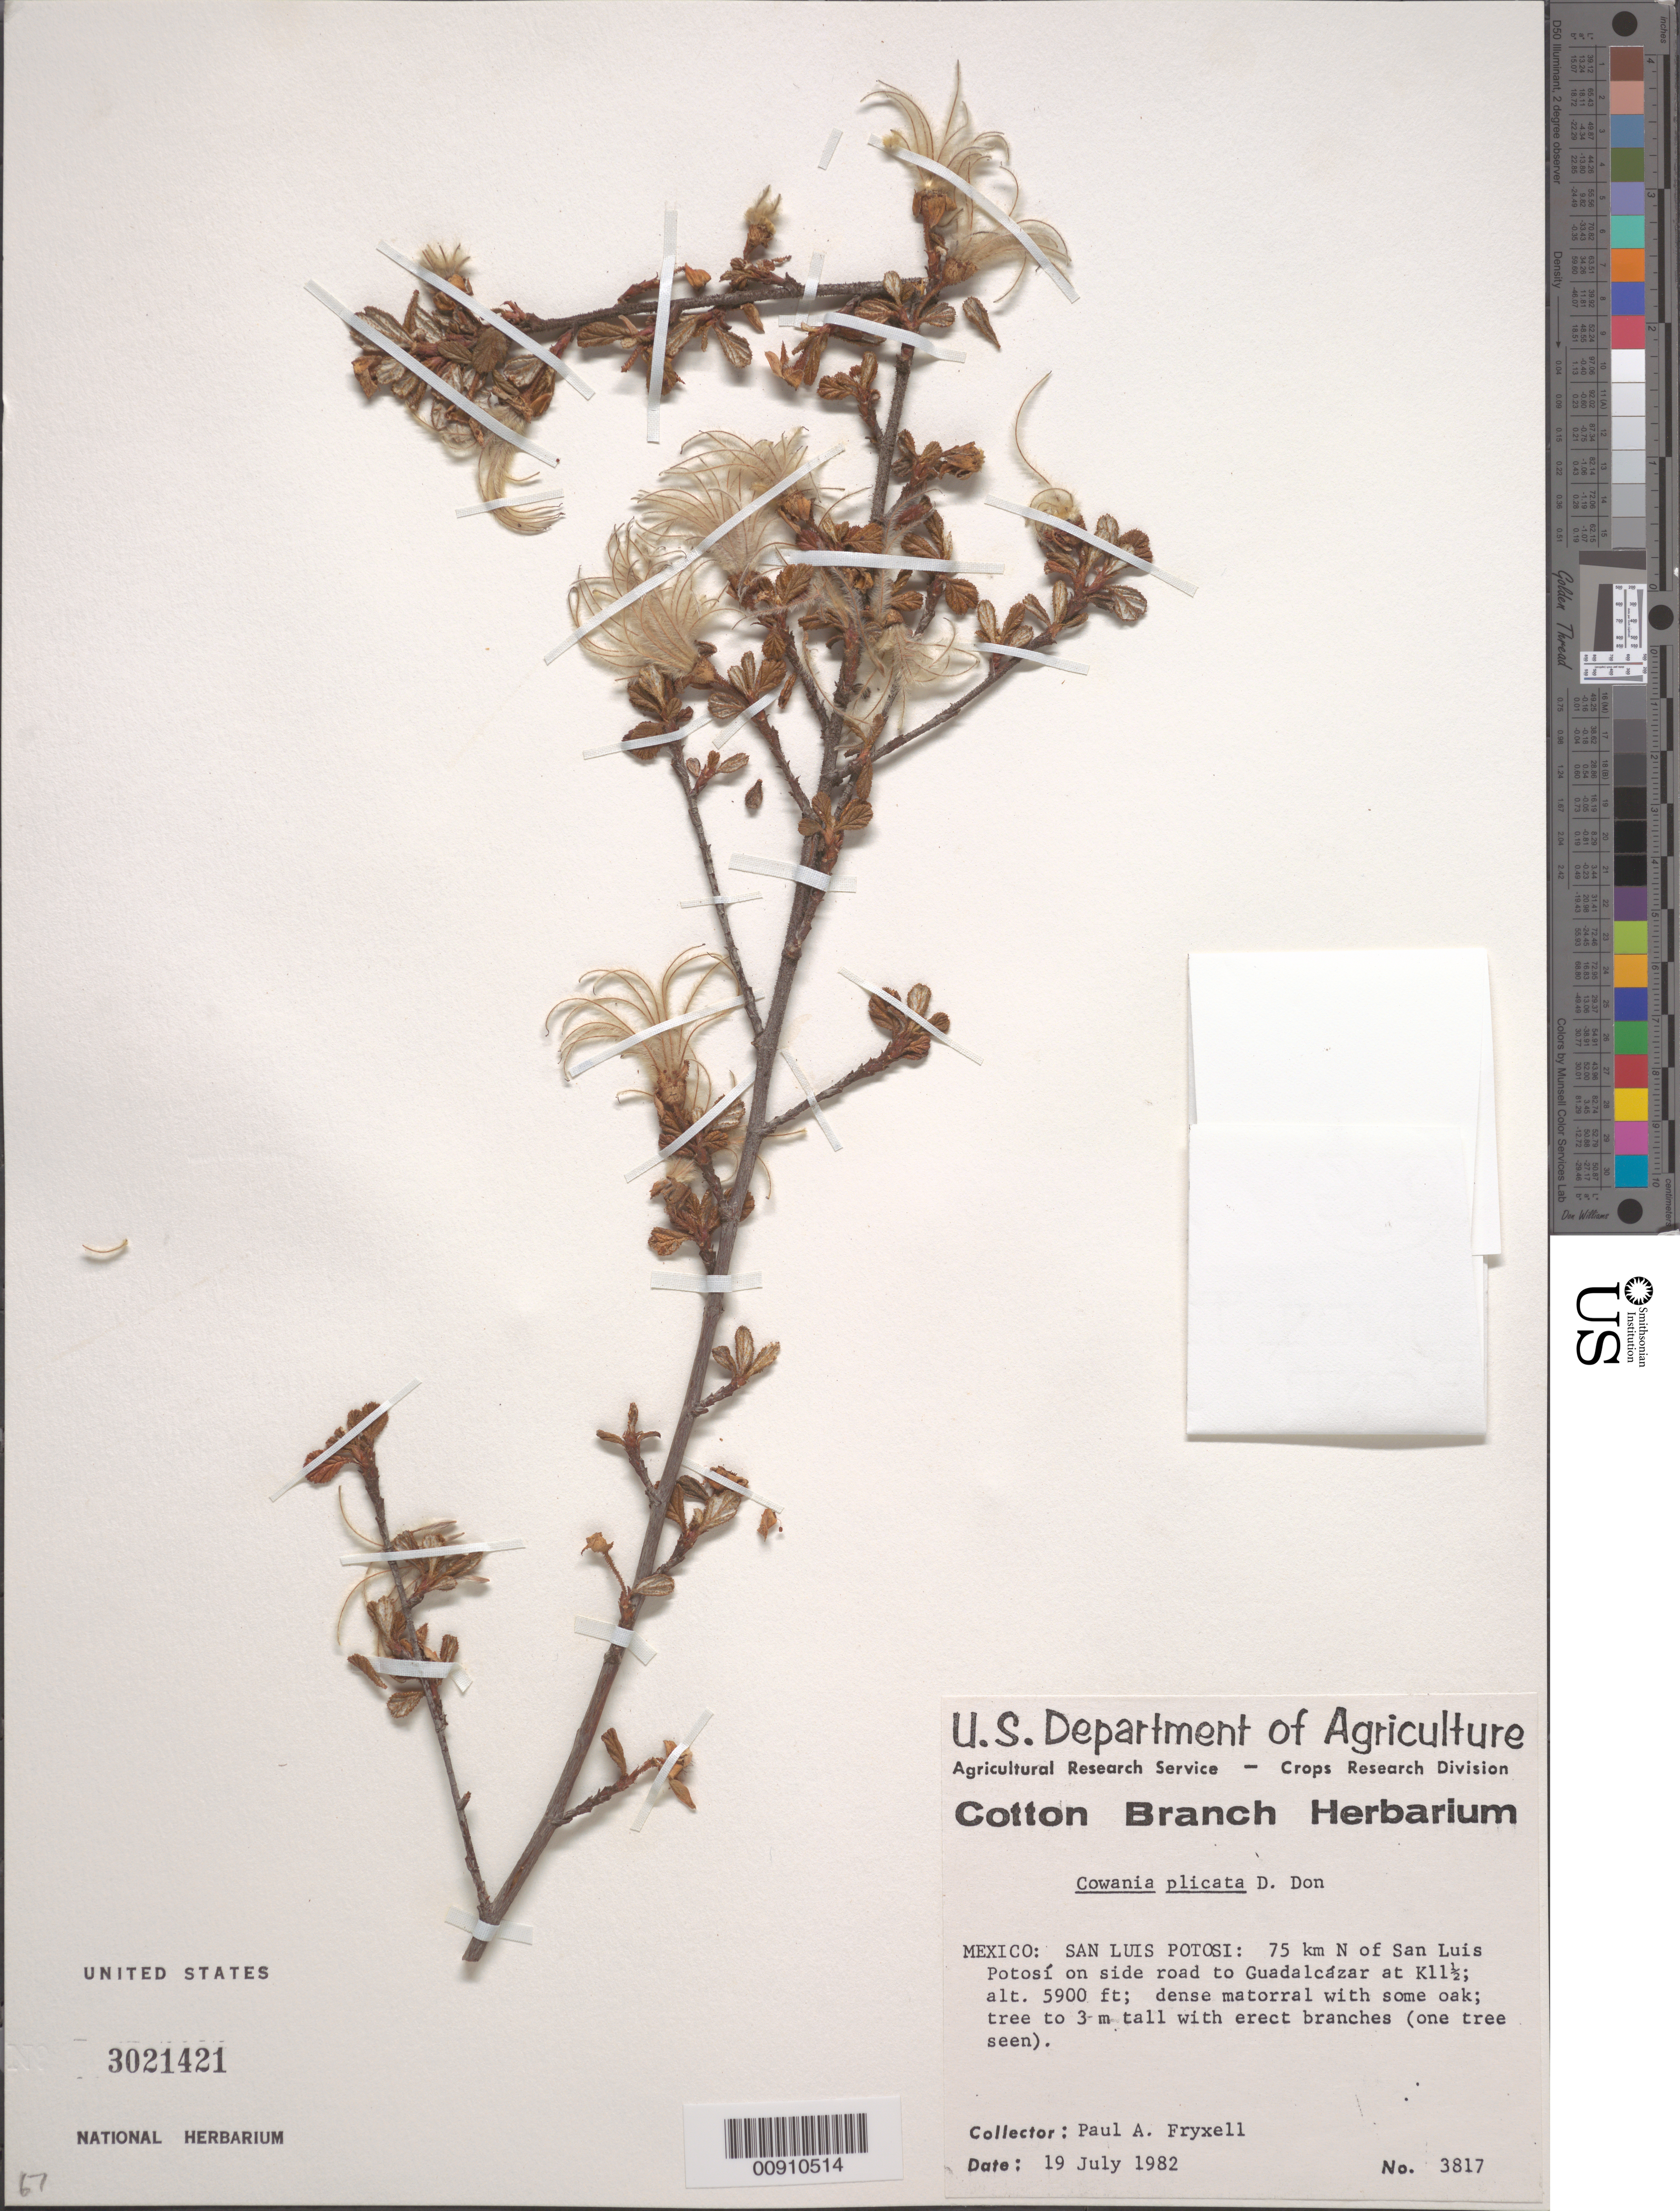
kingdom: Plantae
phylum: Tracheophyta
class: Magnoliopsida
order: Rosales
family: Rosaceae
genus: Purshia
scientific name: Purshia plicata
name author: (D. Don) Henrickson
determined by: Strong, Mark T., (BOT), Smithsonian Institution - National Museum of Natural History (UNITED STATES)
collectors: P. A. Fryxell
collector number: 3817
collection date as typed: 19 Jul 1982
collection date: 1982-07-19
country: Mexico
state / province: San Luis Potosí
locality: San Luis Potosí: 75 km N of San Luis Potosí on side road to Guadalcazar at Km. 11½.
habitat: Dense matorral with some oak.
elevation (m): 1798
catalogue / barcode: US 3021421